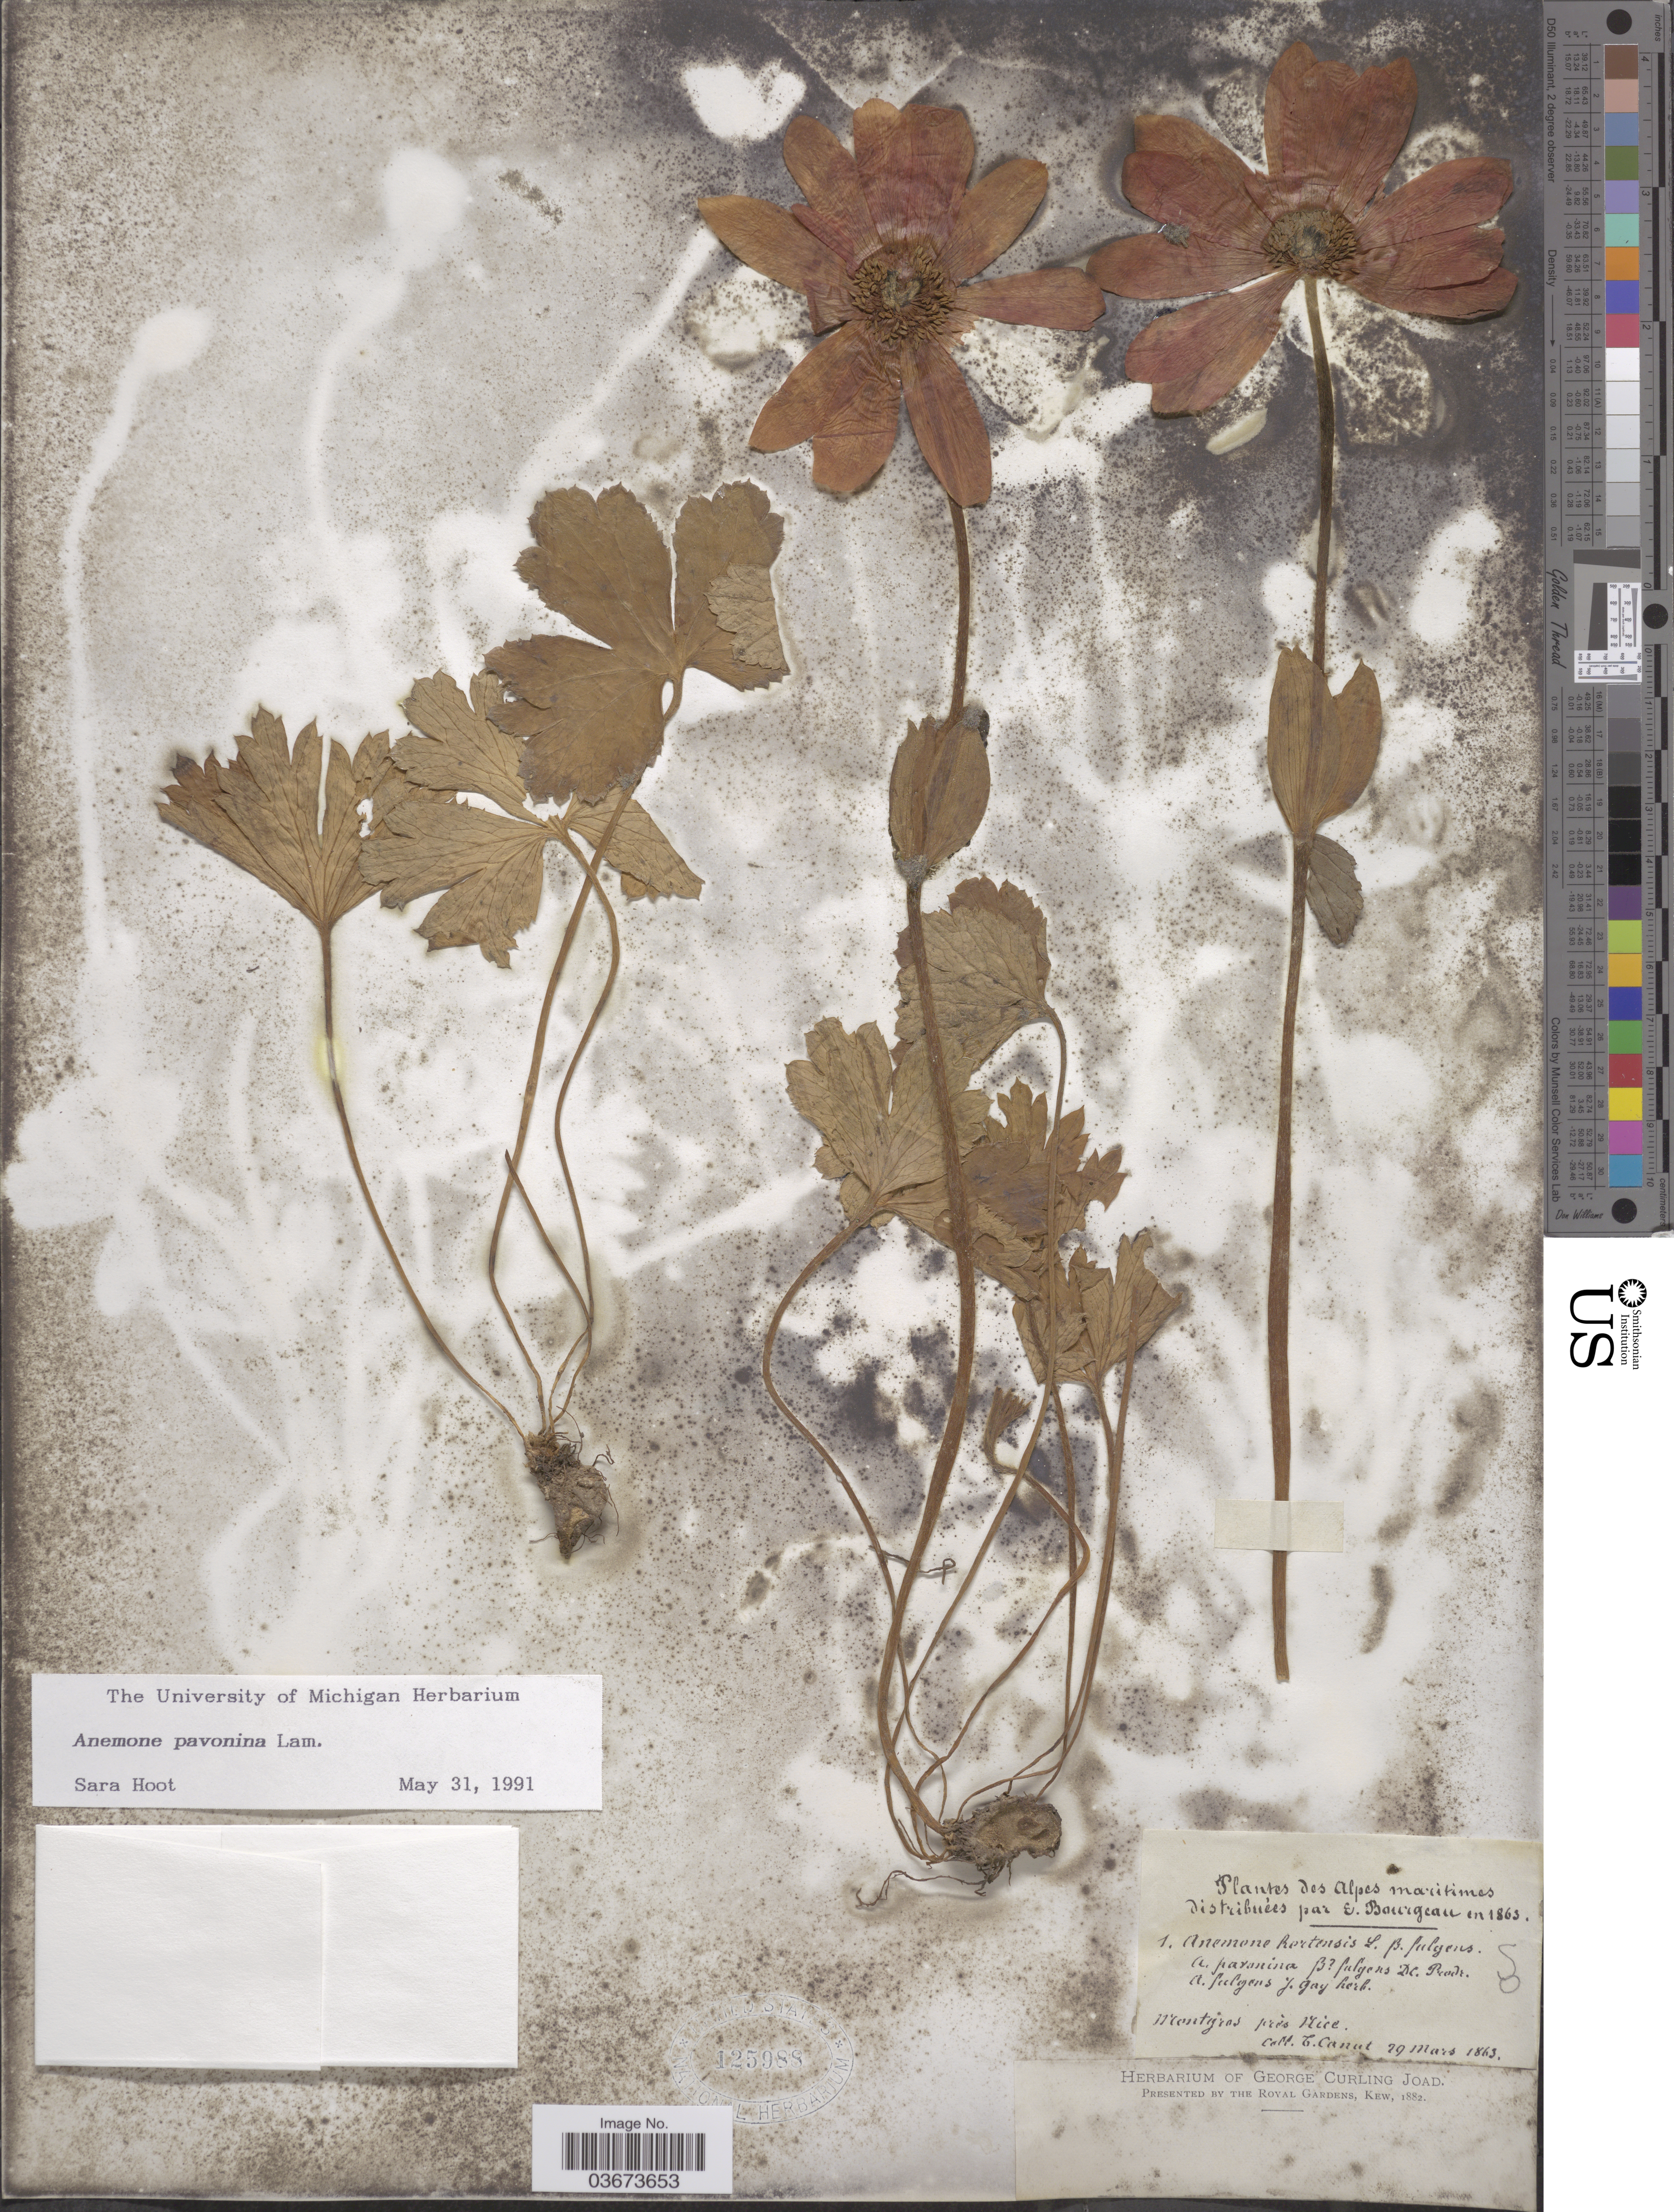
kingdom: Plantae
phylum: Tracheophyta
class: Magnoliopsida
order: Ranunculales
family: Ranunculaceae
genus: Anemone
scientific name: Anemone pavonina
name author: Lam.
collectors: T. Canut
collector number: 1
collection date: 1863-03-29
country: France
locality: Alpes maritimes. Montgirod près Nice.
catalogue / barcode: US 125988